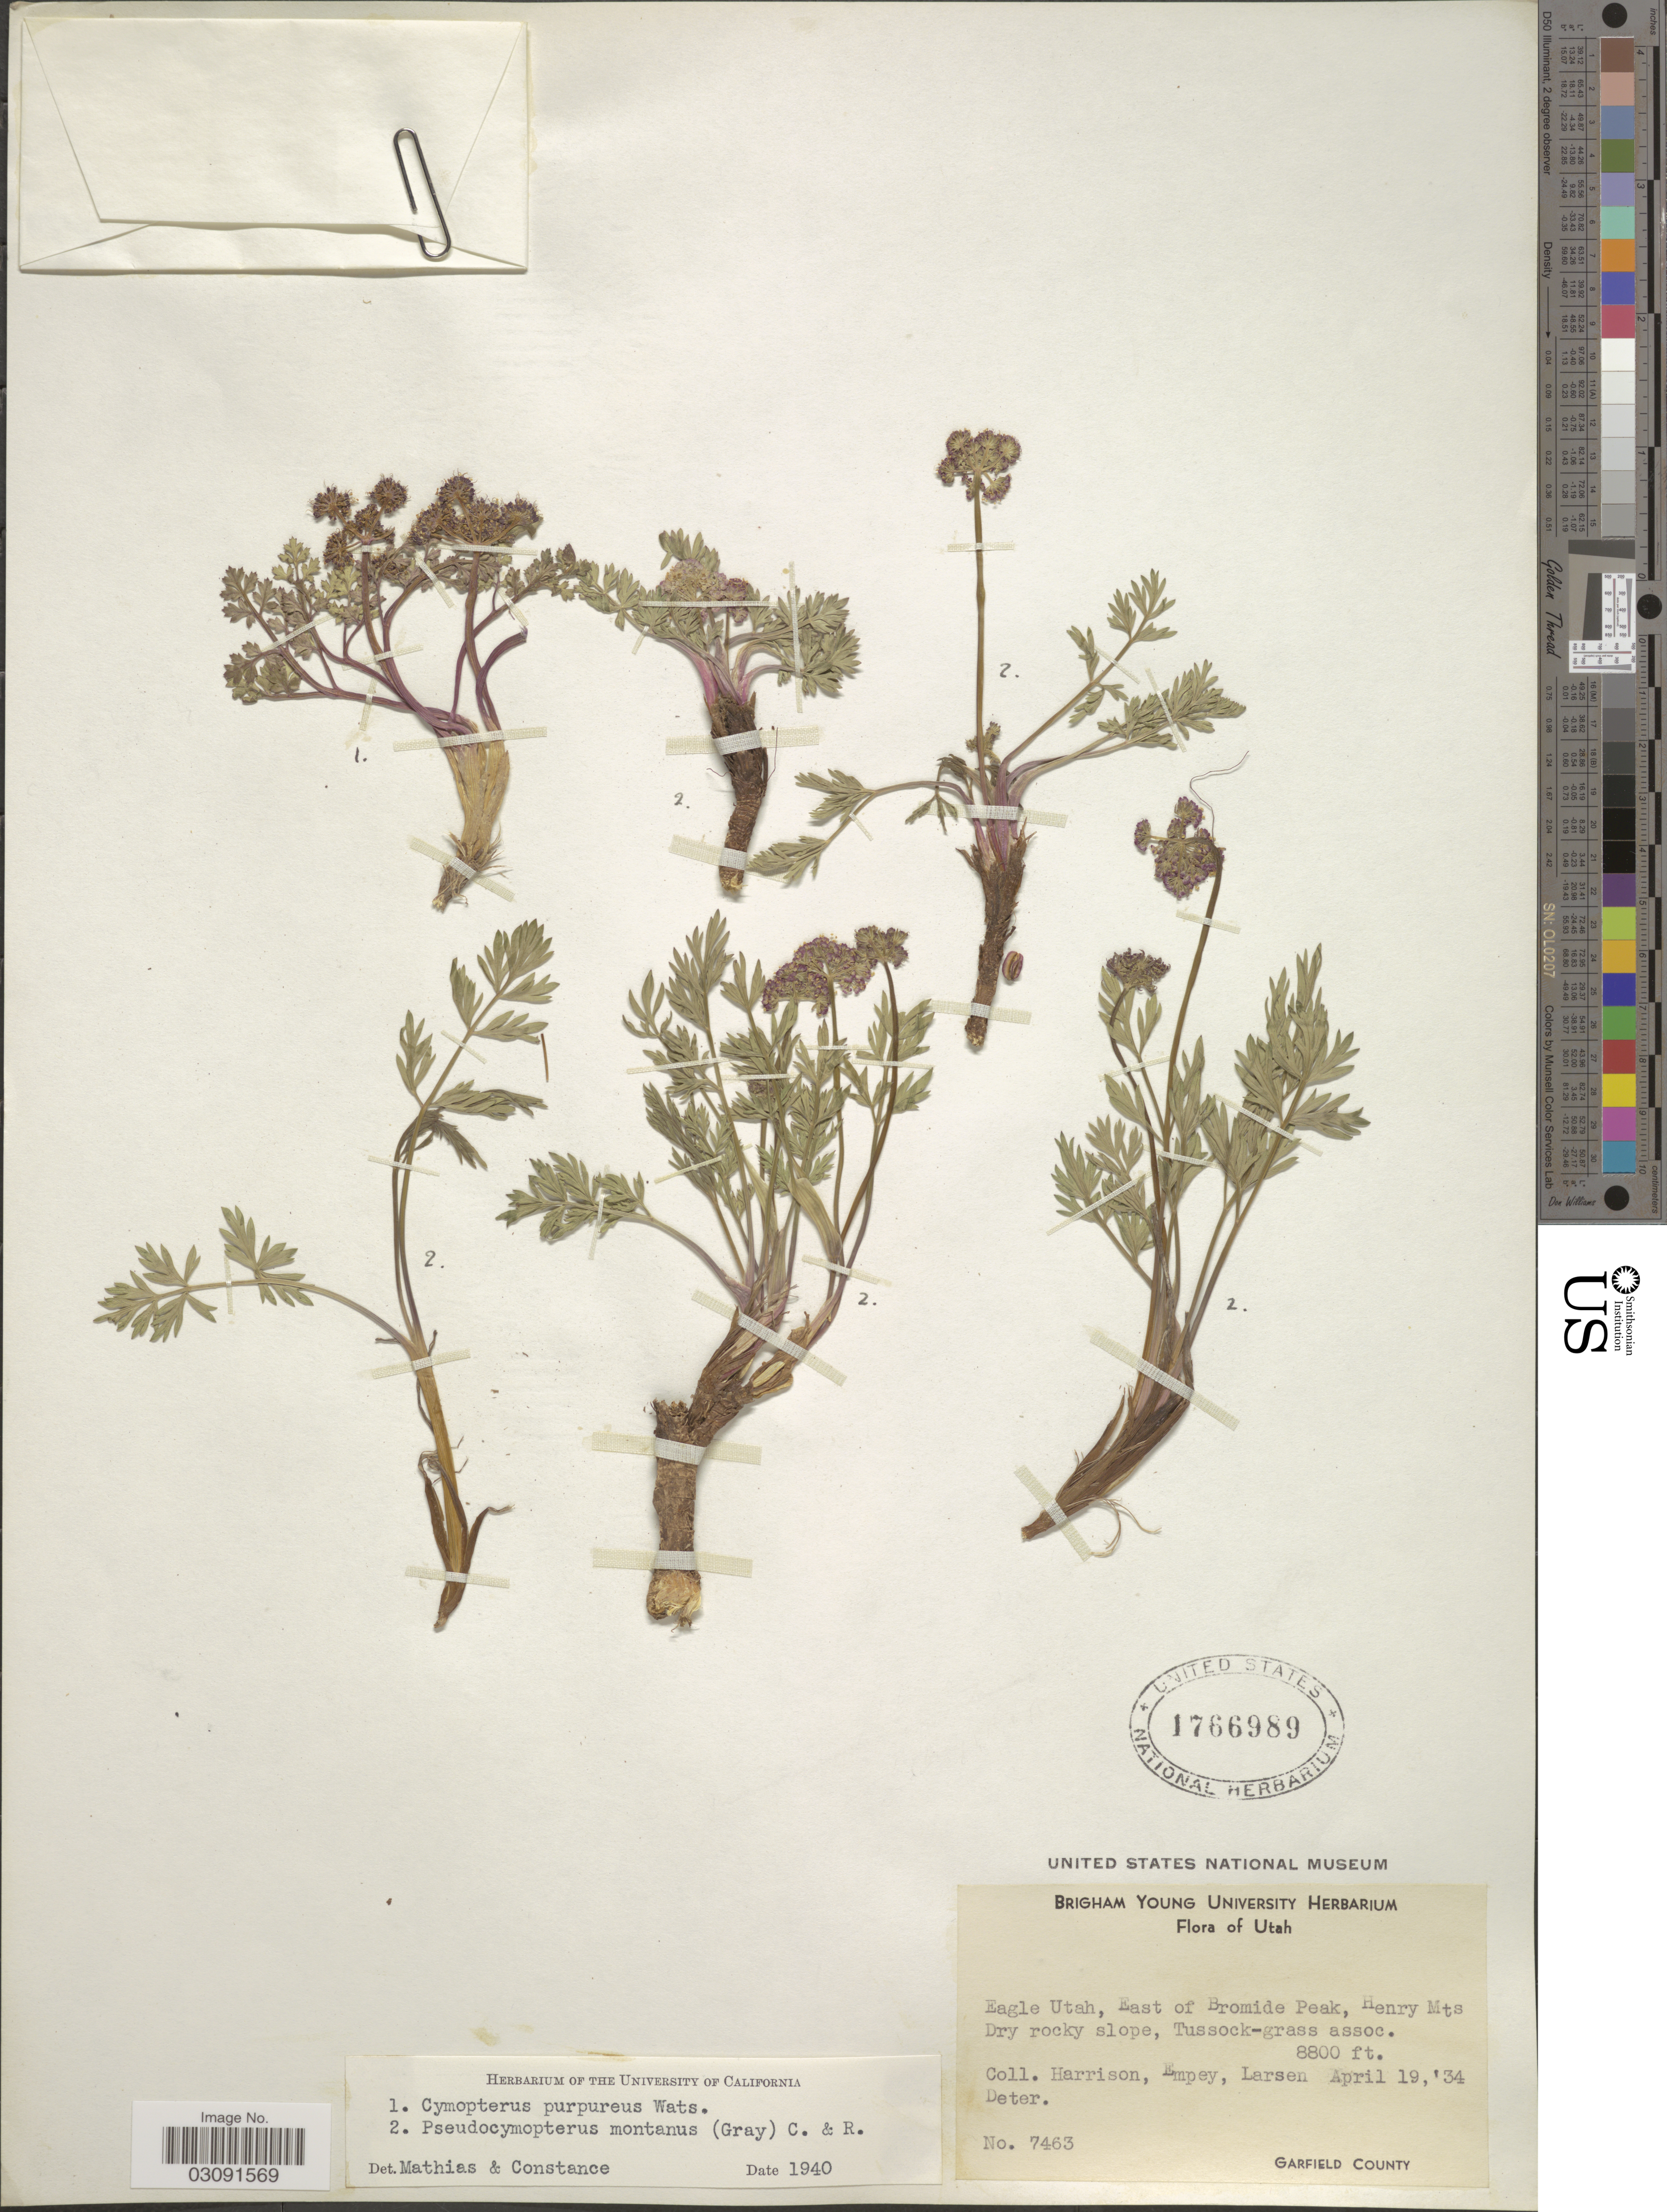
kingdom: Plantae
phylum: Tracheophyta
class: Magnoliopsida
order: Apiales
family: Apiaceae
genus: Cymopterus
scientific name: Cymopterus purpureus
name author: S. Watson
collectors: Harrison, Empey & -. Larsen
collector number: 7463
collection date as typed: Transcribed d/m/y: 19/4/34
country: United States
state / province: Utah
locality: Eagle Utah, East of Bromide Peak, Henry Mts, Tussock-grass assoc.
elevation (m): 2682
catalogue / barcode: US 1766989